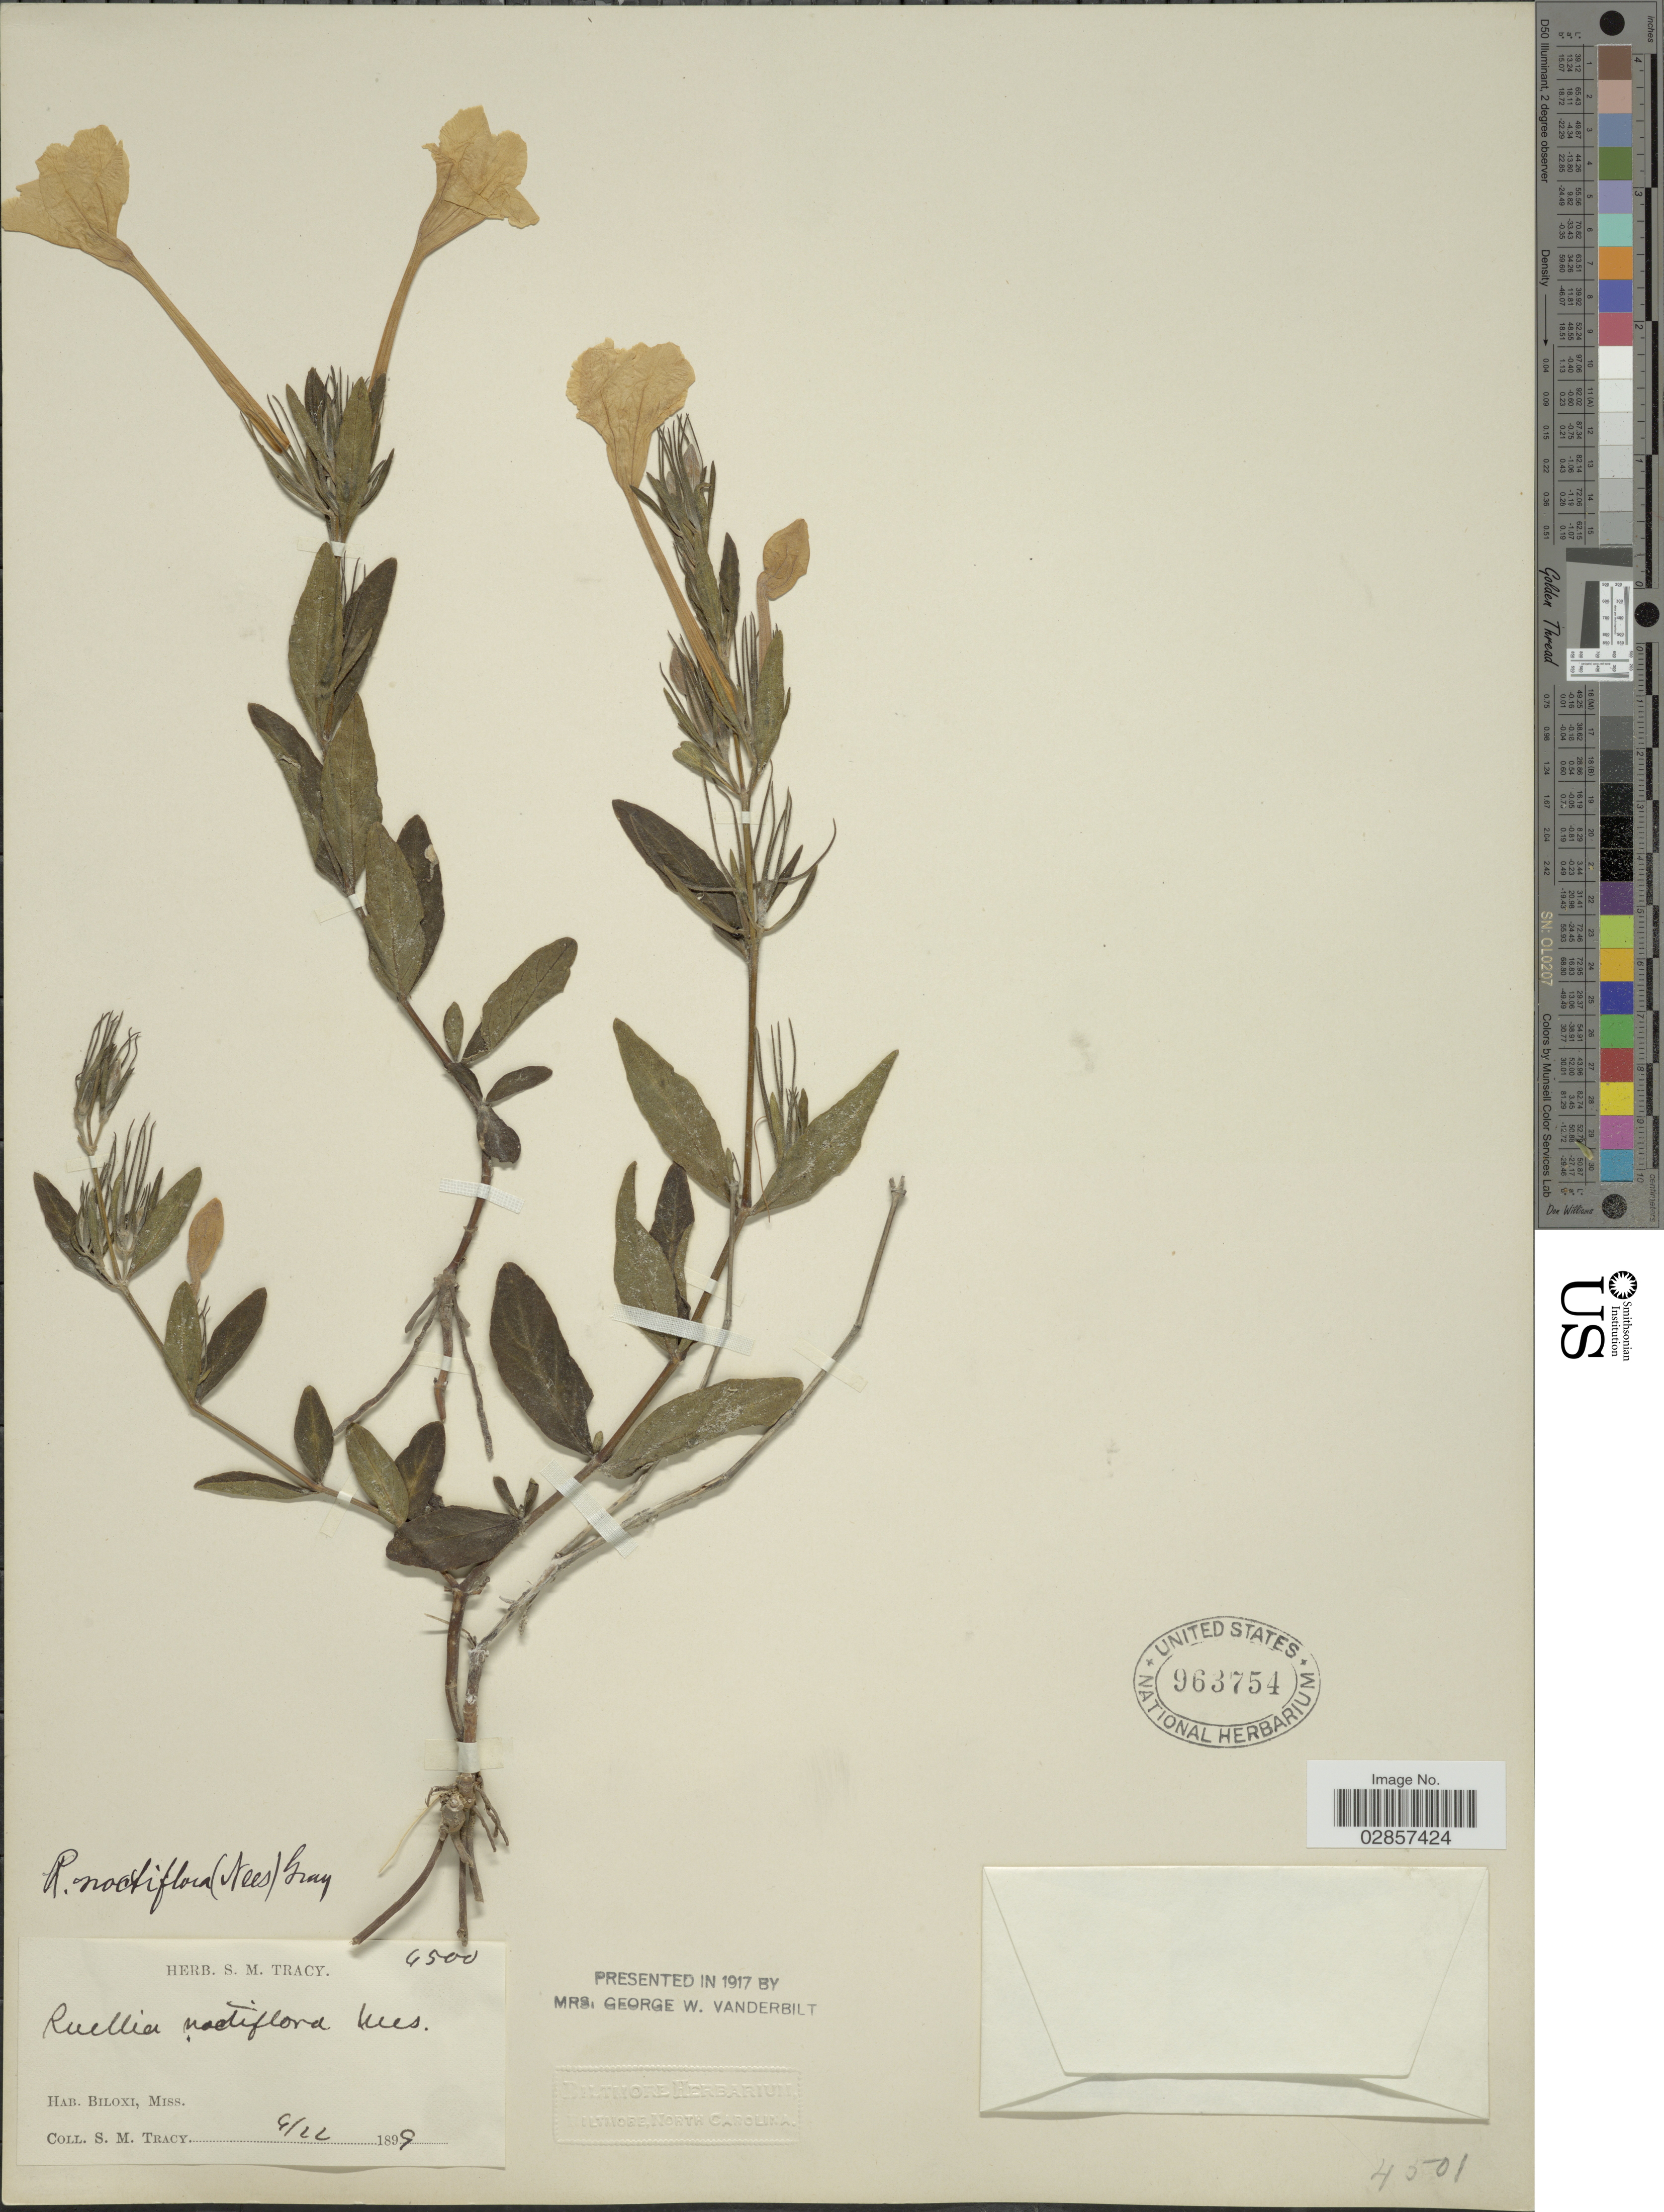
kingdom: Plantae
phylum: Tracheophyta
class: Magnoliopsida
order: Lamiales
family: Acanthaceae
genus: Ruellia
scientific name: Ruellia noctiflora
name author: (Nees) A. Gray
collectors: S. M. Tracy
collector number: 4500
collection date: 1899-04-22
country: United States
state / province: Mississippi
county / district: Harrison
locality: Biloxi, Miss.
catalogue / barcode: US 963754